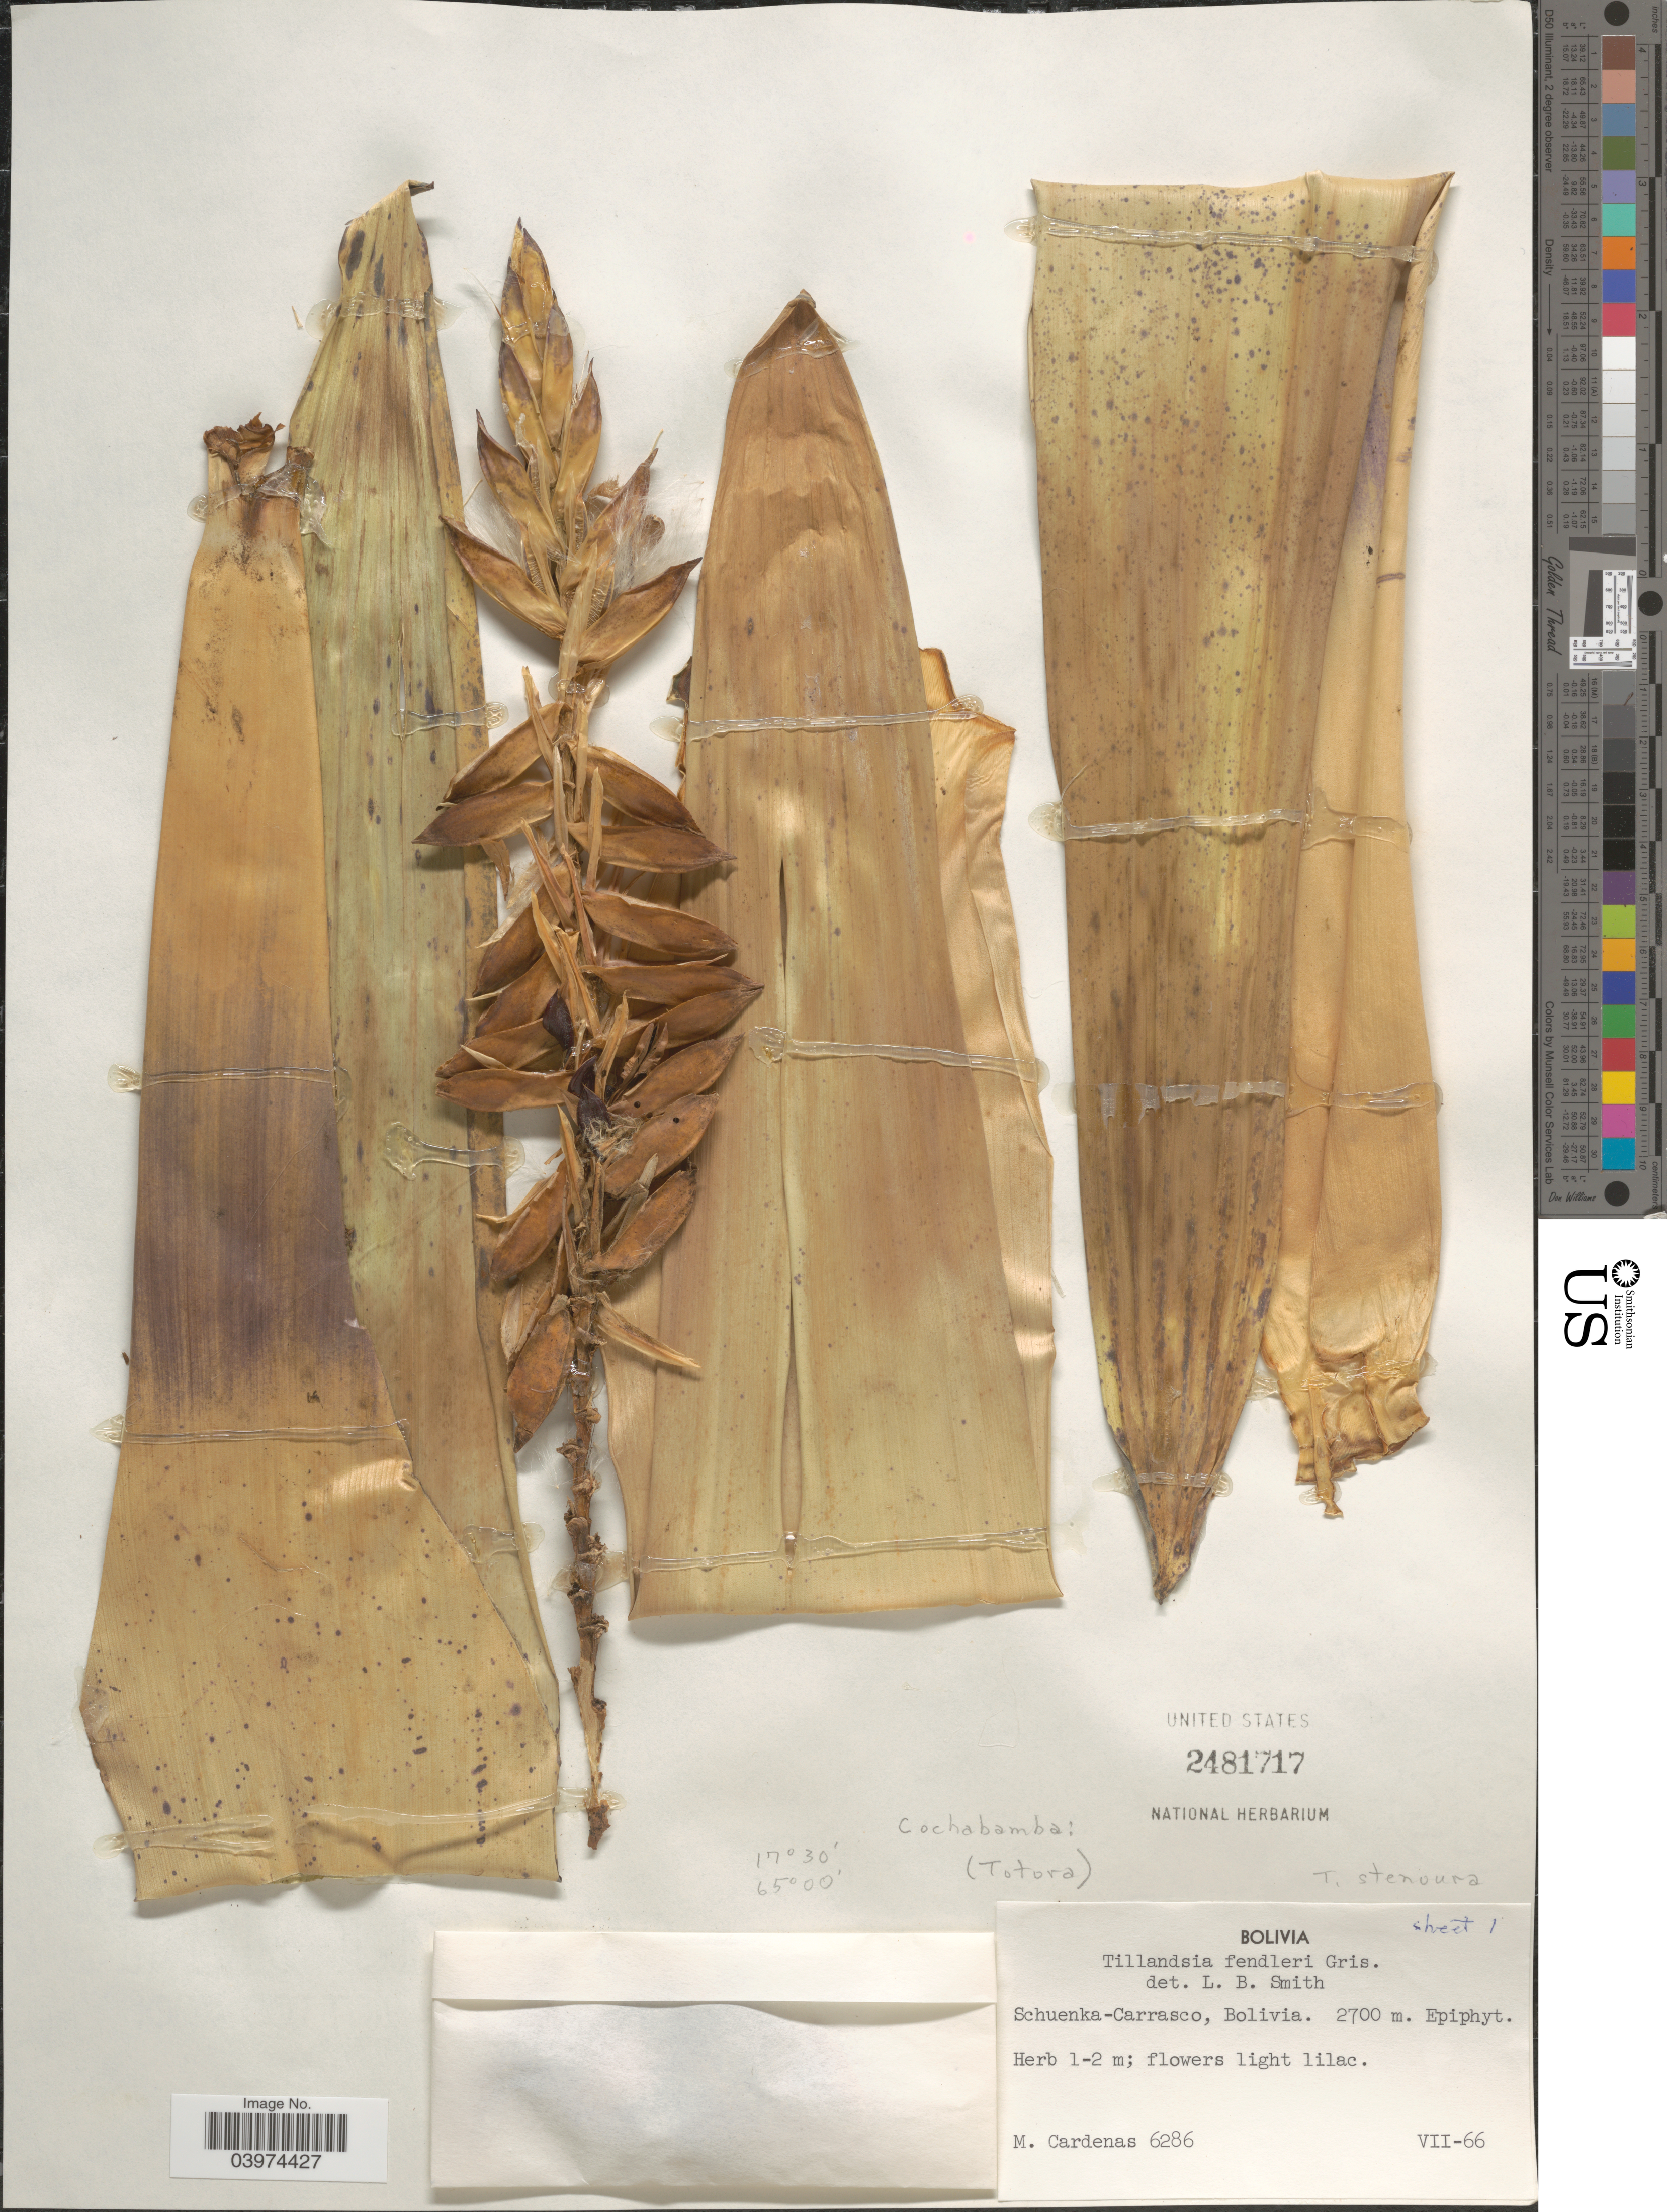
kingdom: Plantae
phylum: Tracheophyta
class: Liliopsida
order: Poales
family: Bromeliaceae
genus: Tillandsia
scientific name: Tillandsia stenoura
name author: Harms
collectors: M. Cárdenas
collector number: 6286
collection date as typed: Transcribed d/m/y: /7/66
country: Bolivia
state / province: Cochabamba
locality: Schuenka - Carrasco. (Totora).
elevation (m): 2700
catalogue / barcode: US 2481717